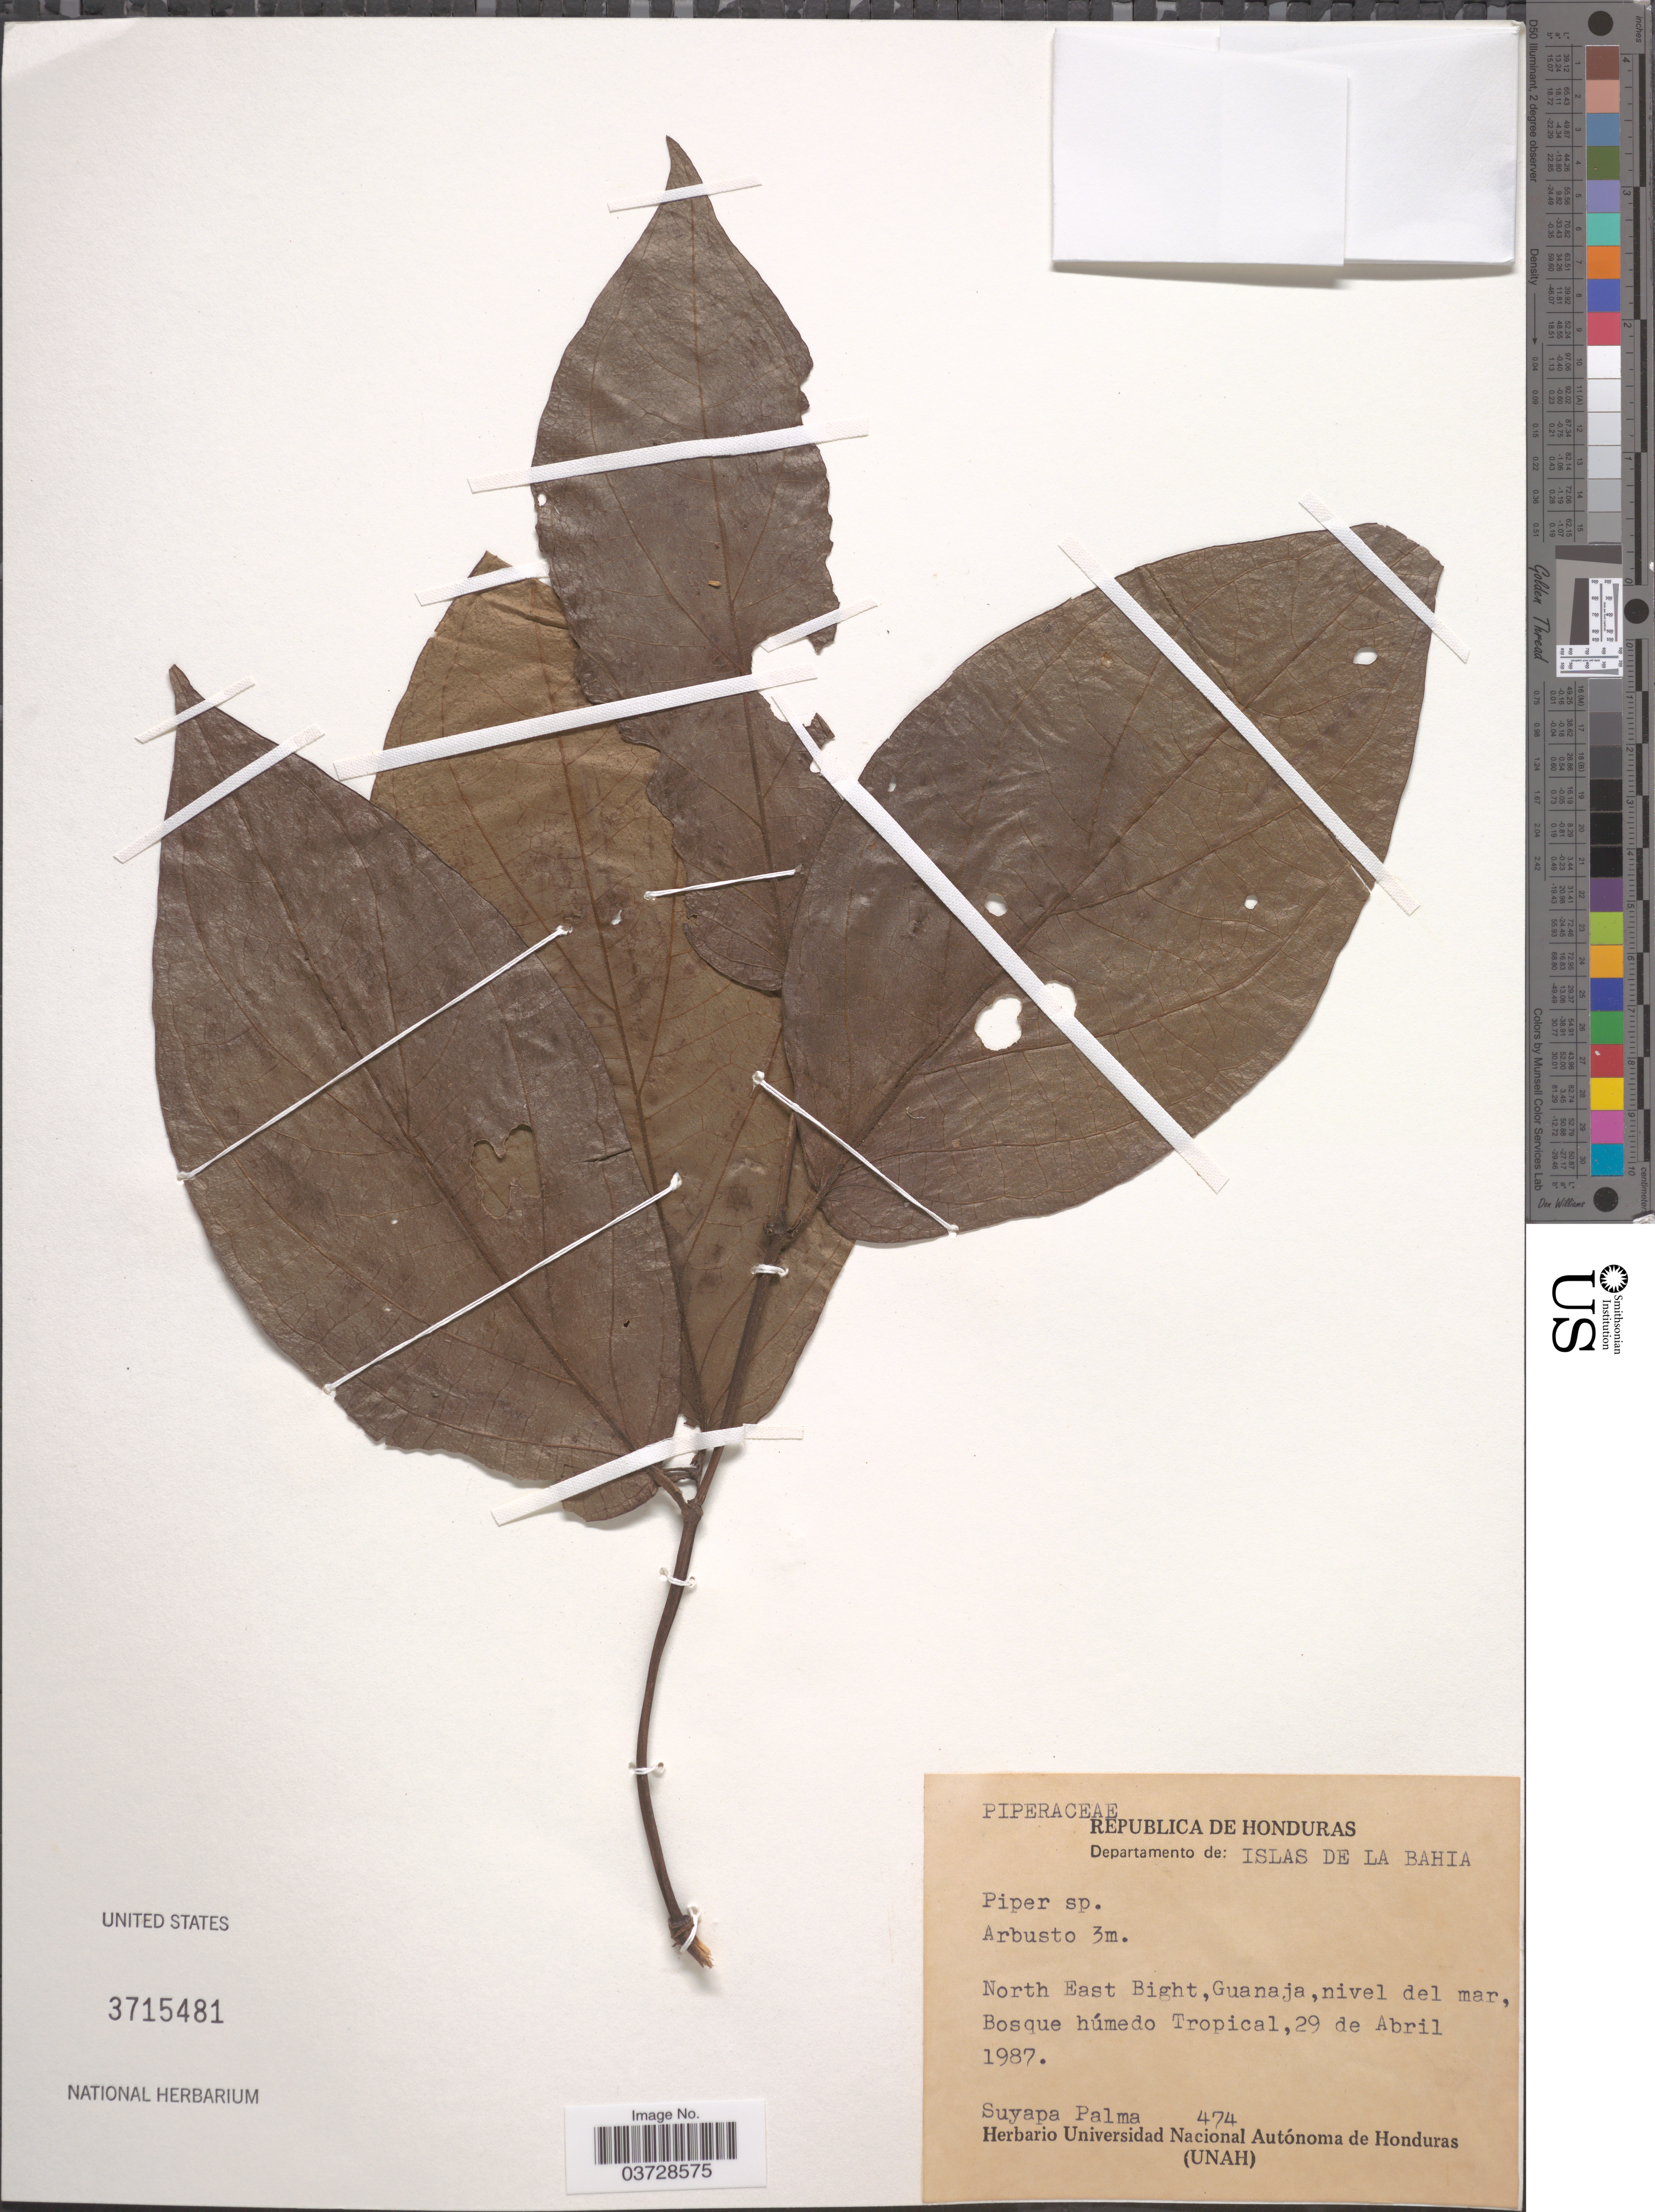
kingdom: Plantae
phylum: Tracheophyta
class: Magnoliopsida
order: Piperales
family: Piperaceae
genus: Piper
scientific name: Piper sp.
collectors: S. Palma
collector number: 474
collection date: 1987-04-29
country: Honduras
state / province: Islas de la Bahía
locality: Departamento de: Islas de La Bahia. North East Bight,Guanaja. Bosque húmedo Tropical.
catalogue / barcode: US 3715481